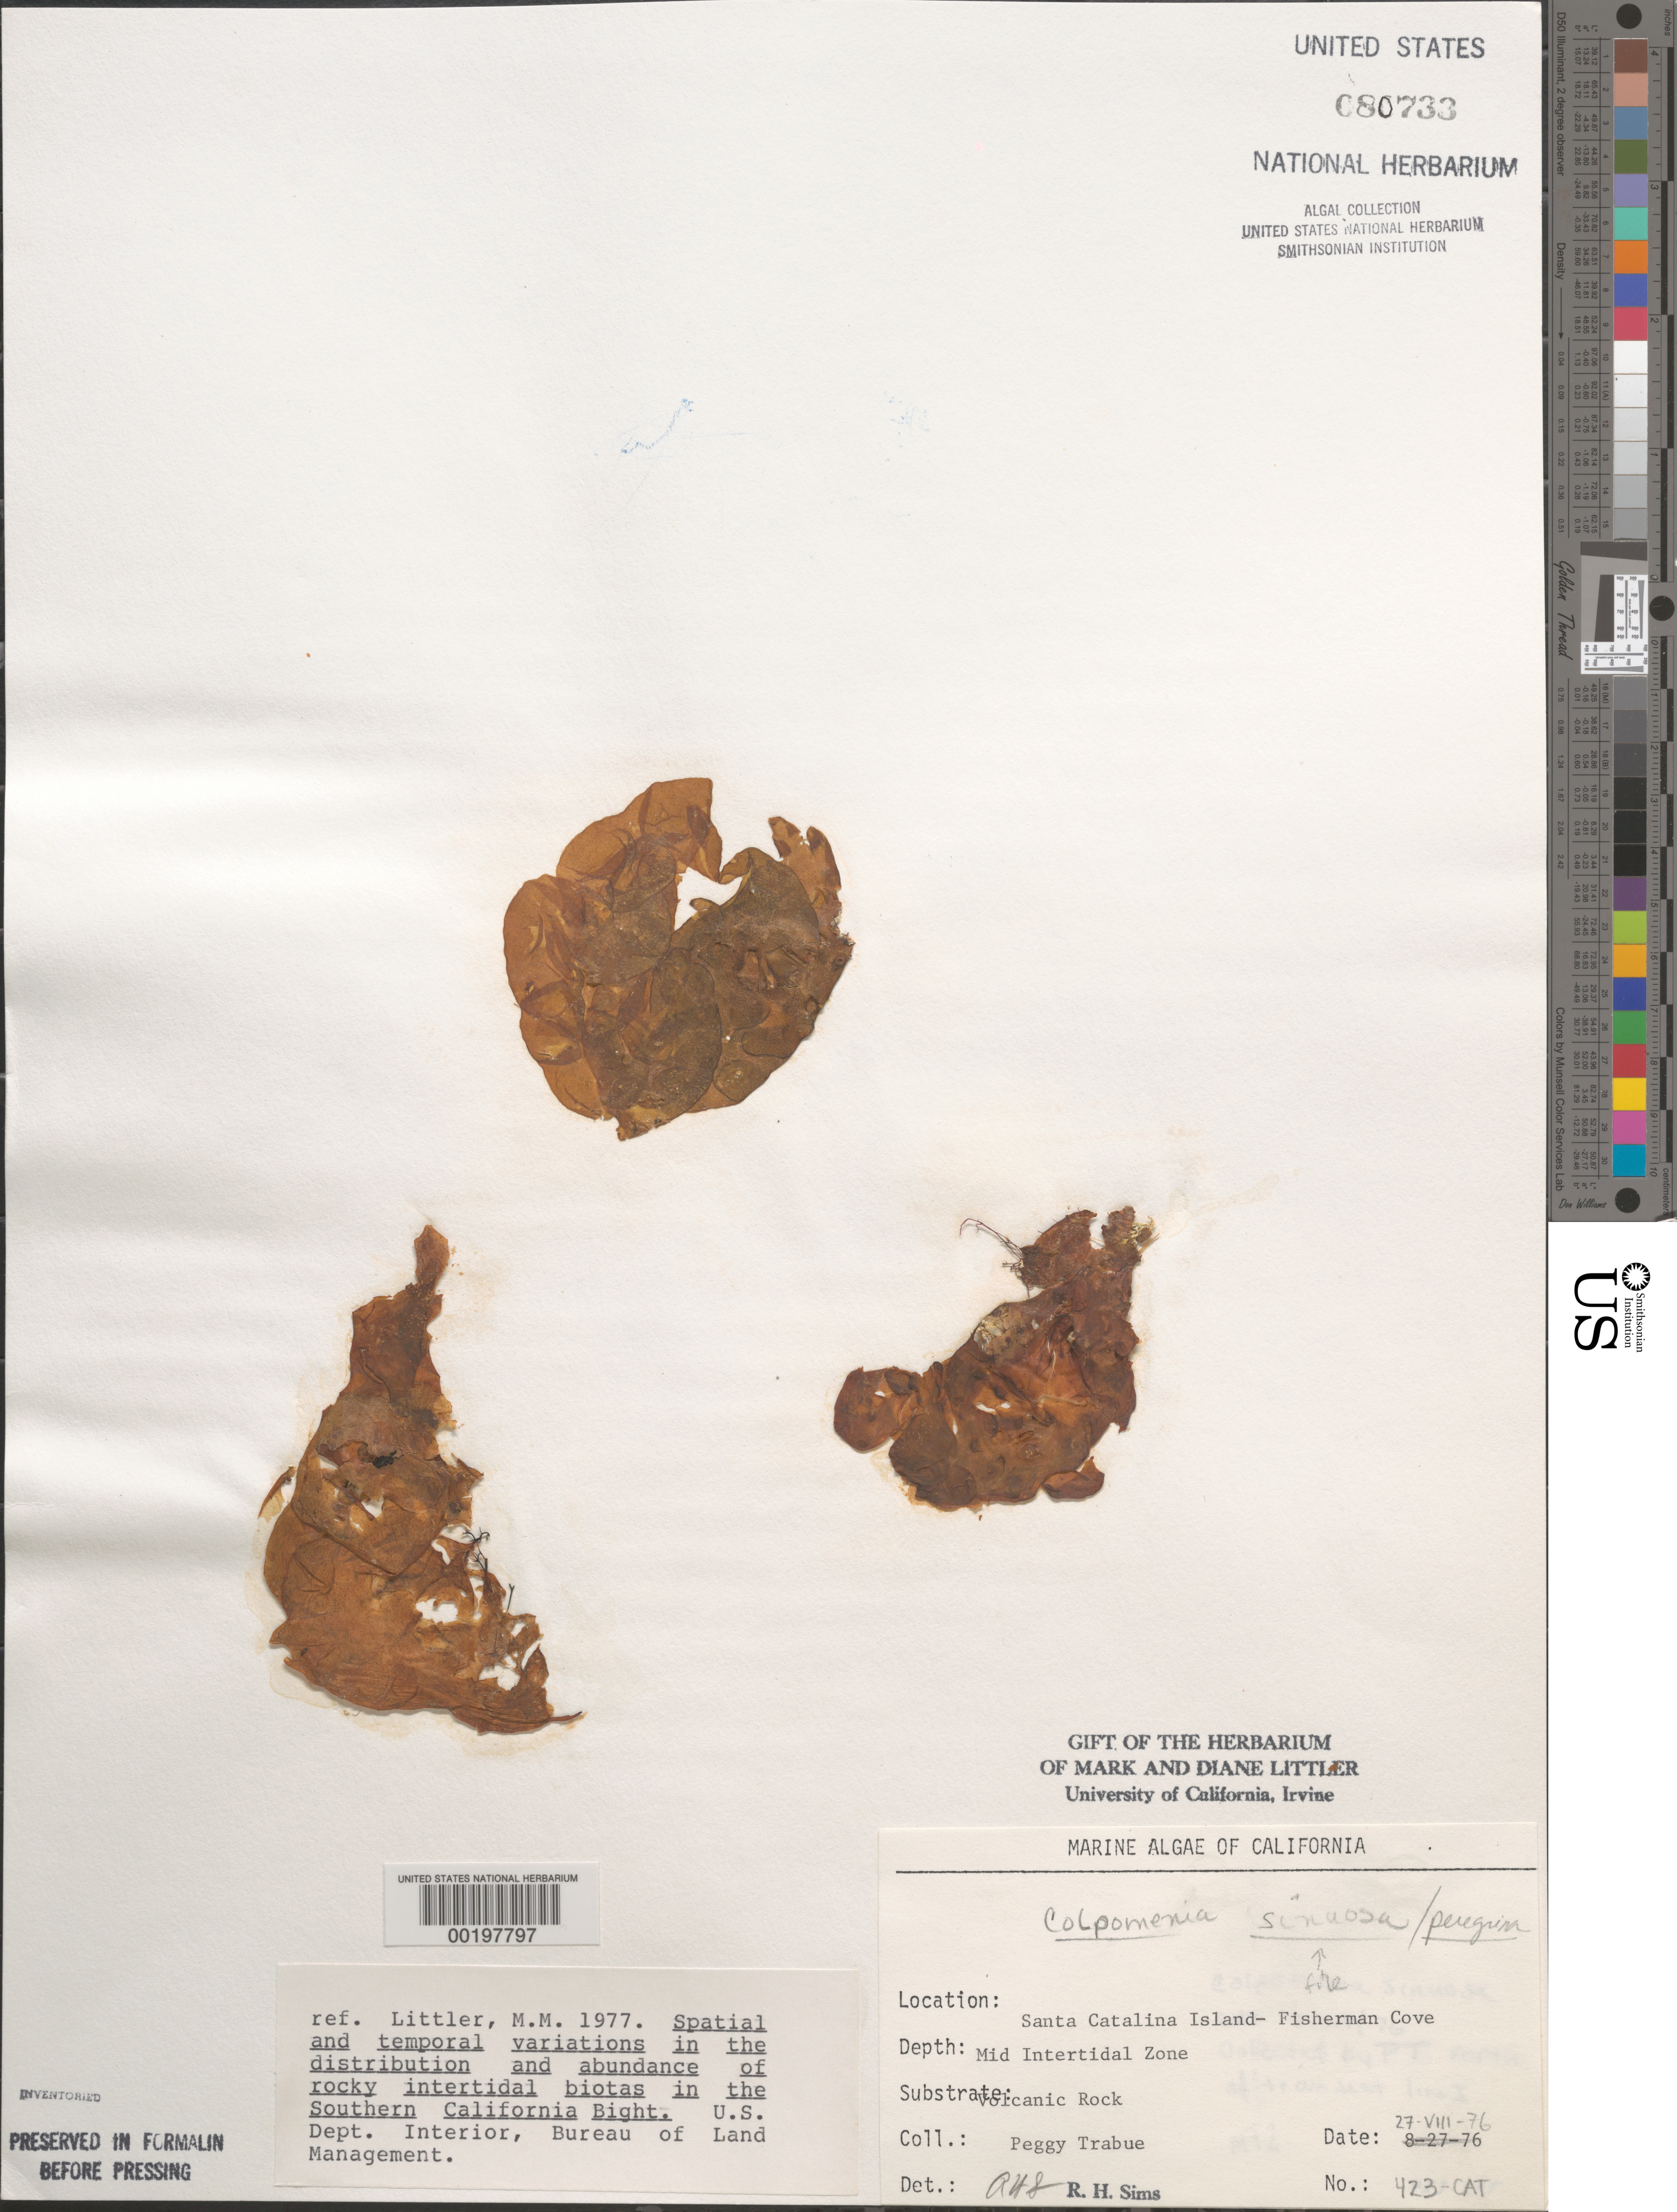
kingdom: Chromista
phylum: Ochrophyta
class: Phaeophyceae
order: Scytosiphonales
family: Scytosiphonaceae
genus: Colpomenia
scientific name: Colpomenia sinuosa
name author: (K. Mert. ex Roth) Derbes & Solier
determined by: Sims, Robert H.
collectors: P. J. Trabue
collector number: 423-cat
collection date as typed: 27 Aug 1976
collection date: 1976-08-27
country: United States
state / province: California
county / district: Los Angeles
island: Santa Catalina Island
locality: Fishermen Cove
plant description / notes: BLM-SOCALBIGHT Rocky Intertidal Survey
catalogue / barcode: US 80733